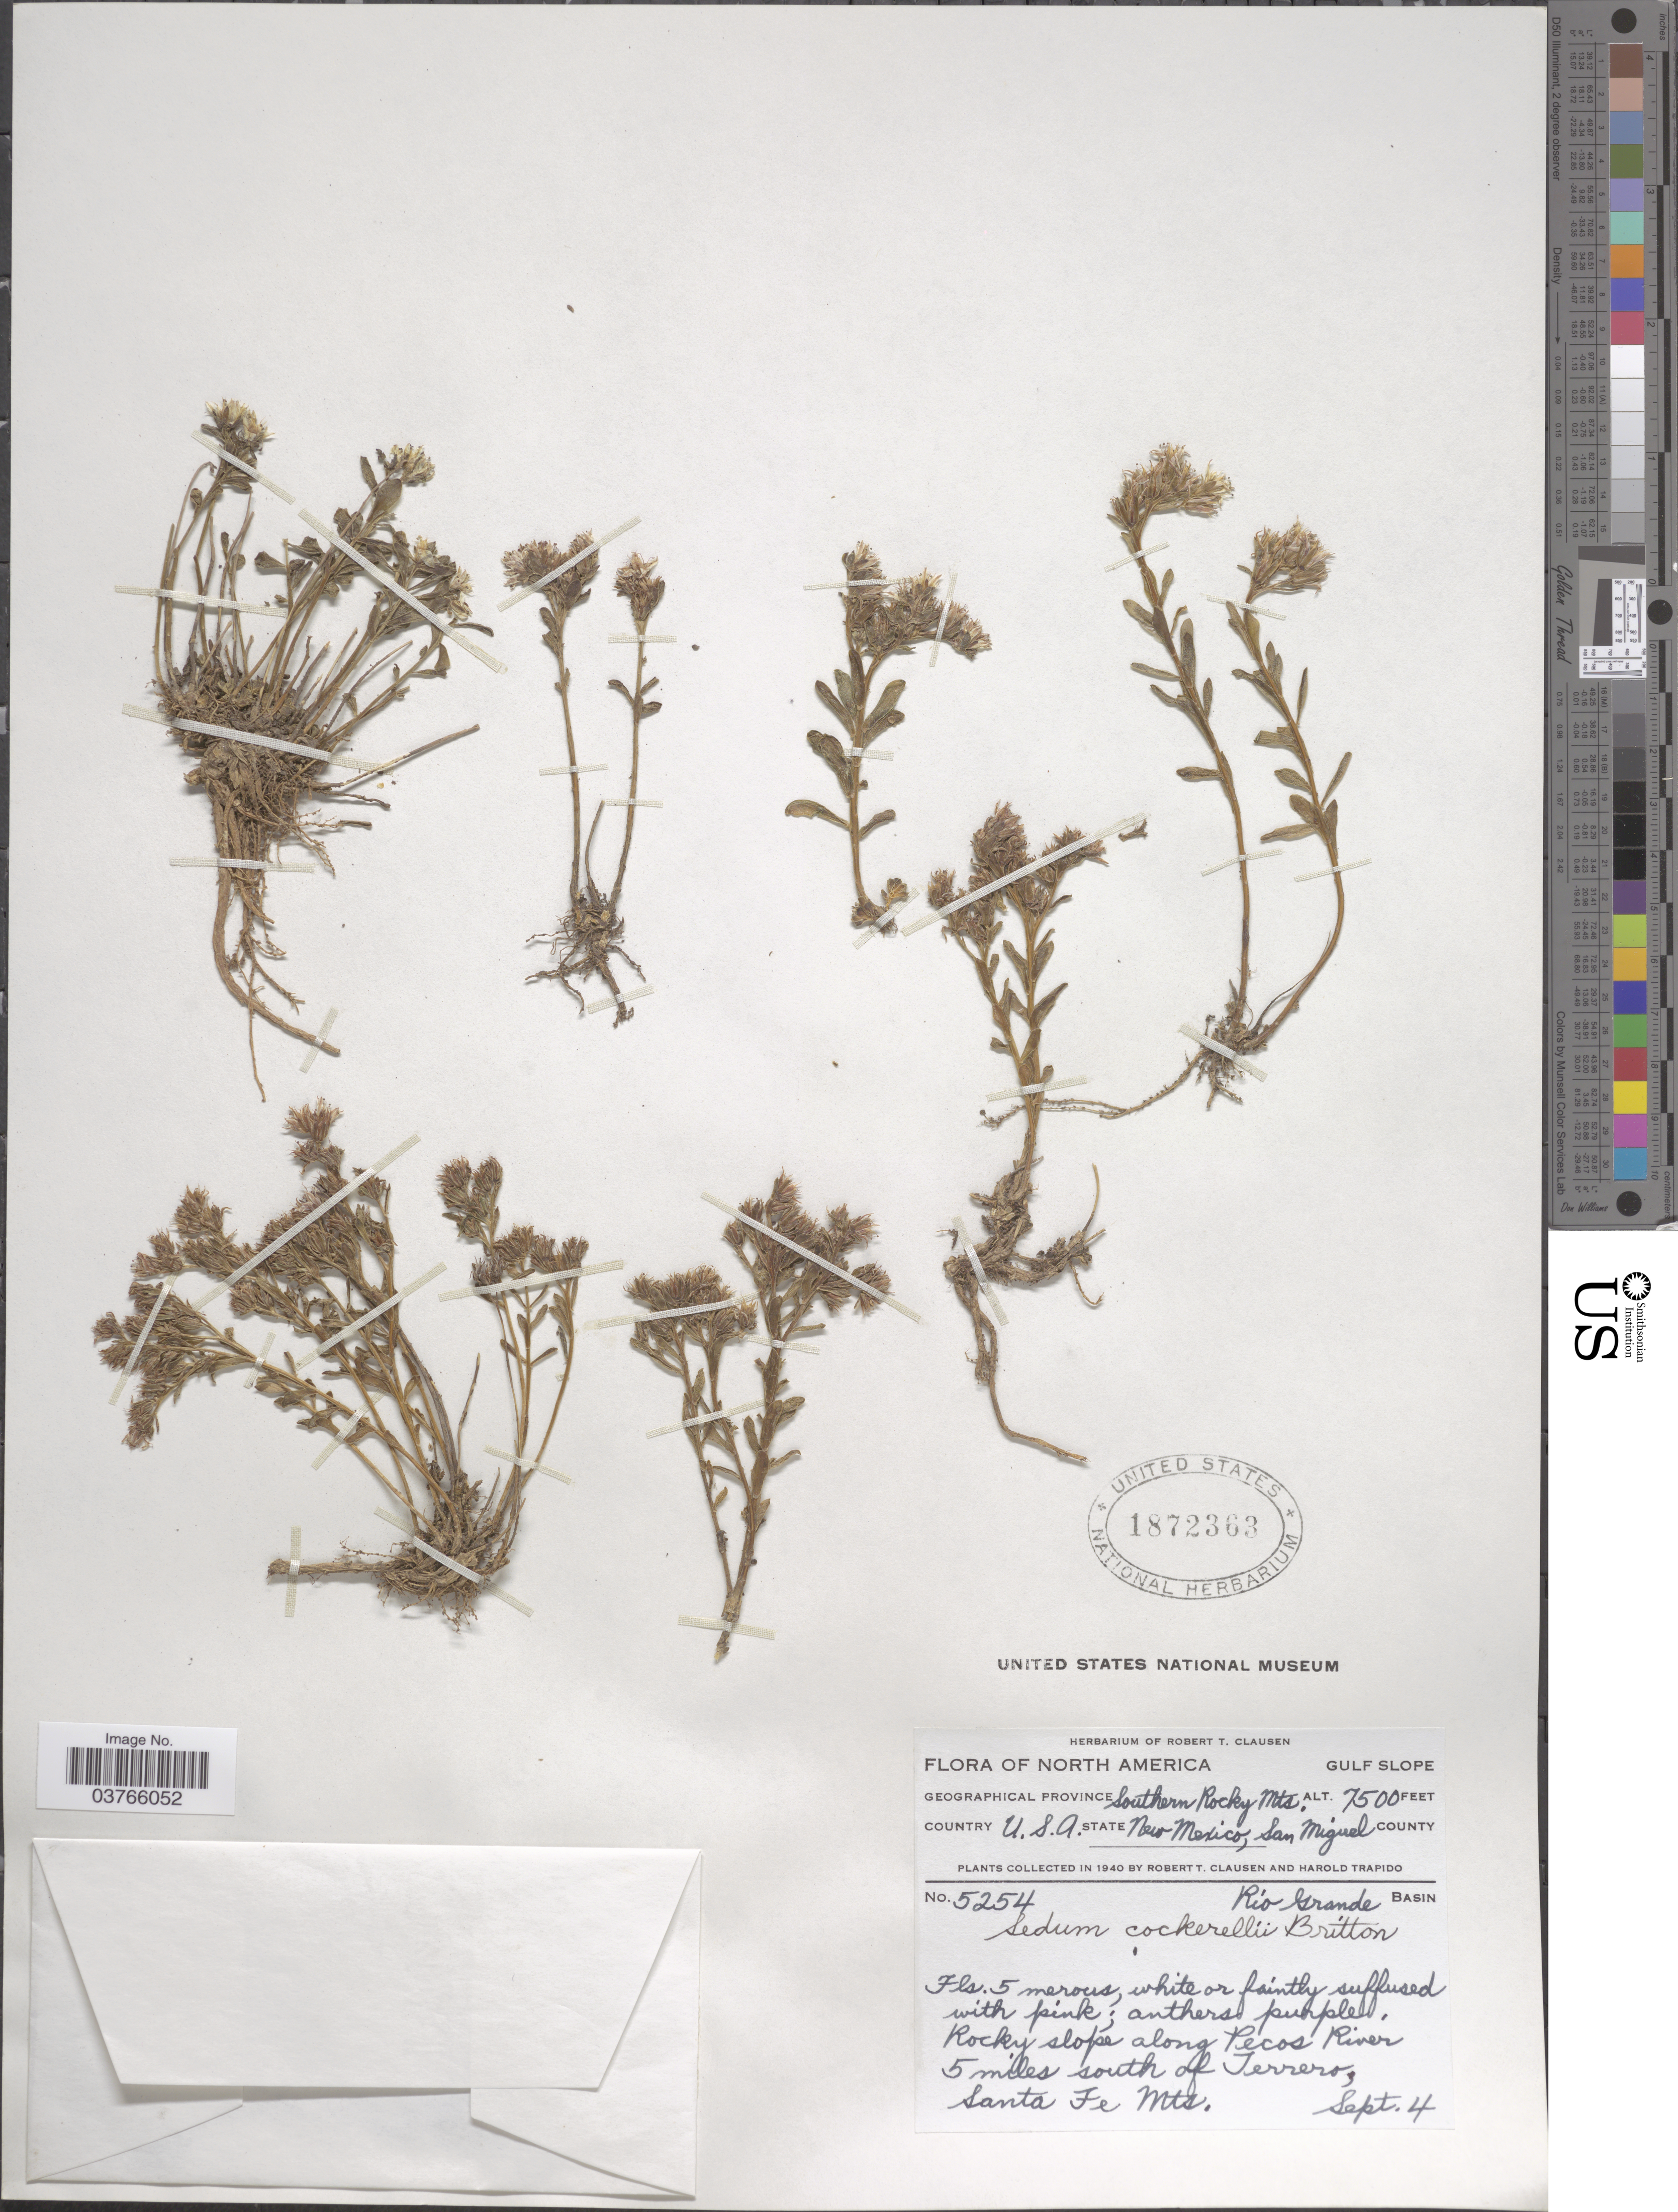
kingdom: Plantae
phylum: Tracheophyta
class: Magnoliopsida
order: Saxifragales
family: Crassulaceae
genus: Sedum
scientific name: Sedum cockerellii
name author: Britton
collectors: R. T. Clausen & H. Trapido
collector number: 5254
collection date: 1940-09-04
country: United States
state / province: New Mexico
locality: Gulf Slope. Geographical Province Southern Rocky Mts. San Miguel County. Rio Grande Basin. Rocky slope along Pecos River 5 miles south of Terrero, Santa Fe Mts.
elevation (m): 2286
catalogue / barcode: US 1872363